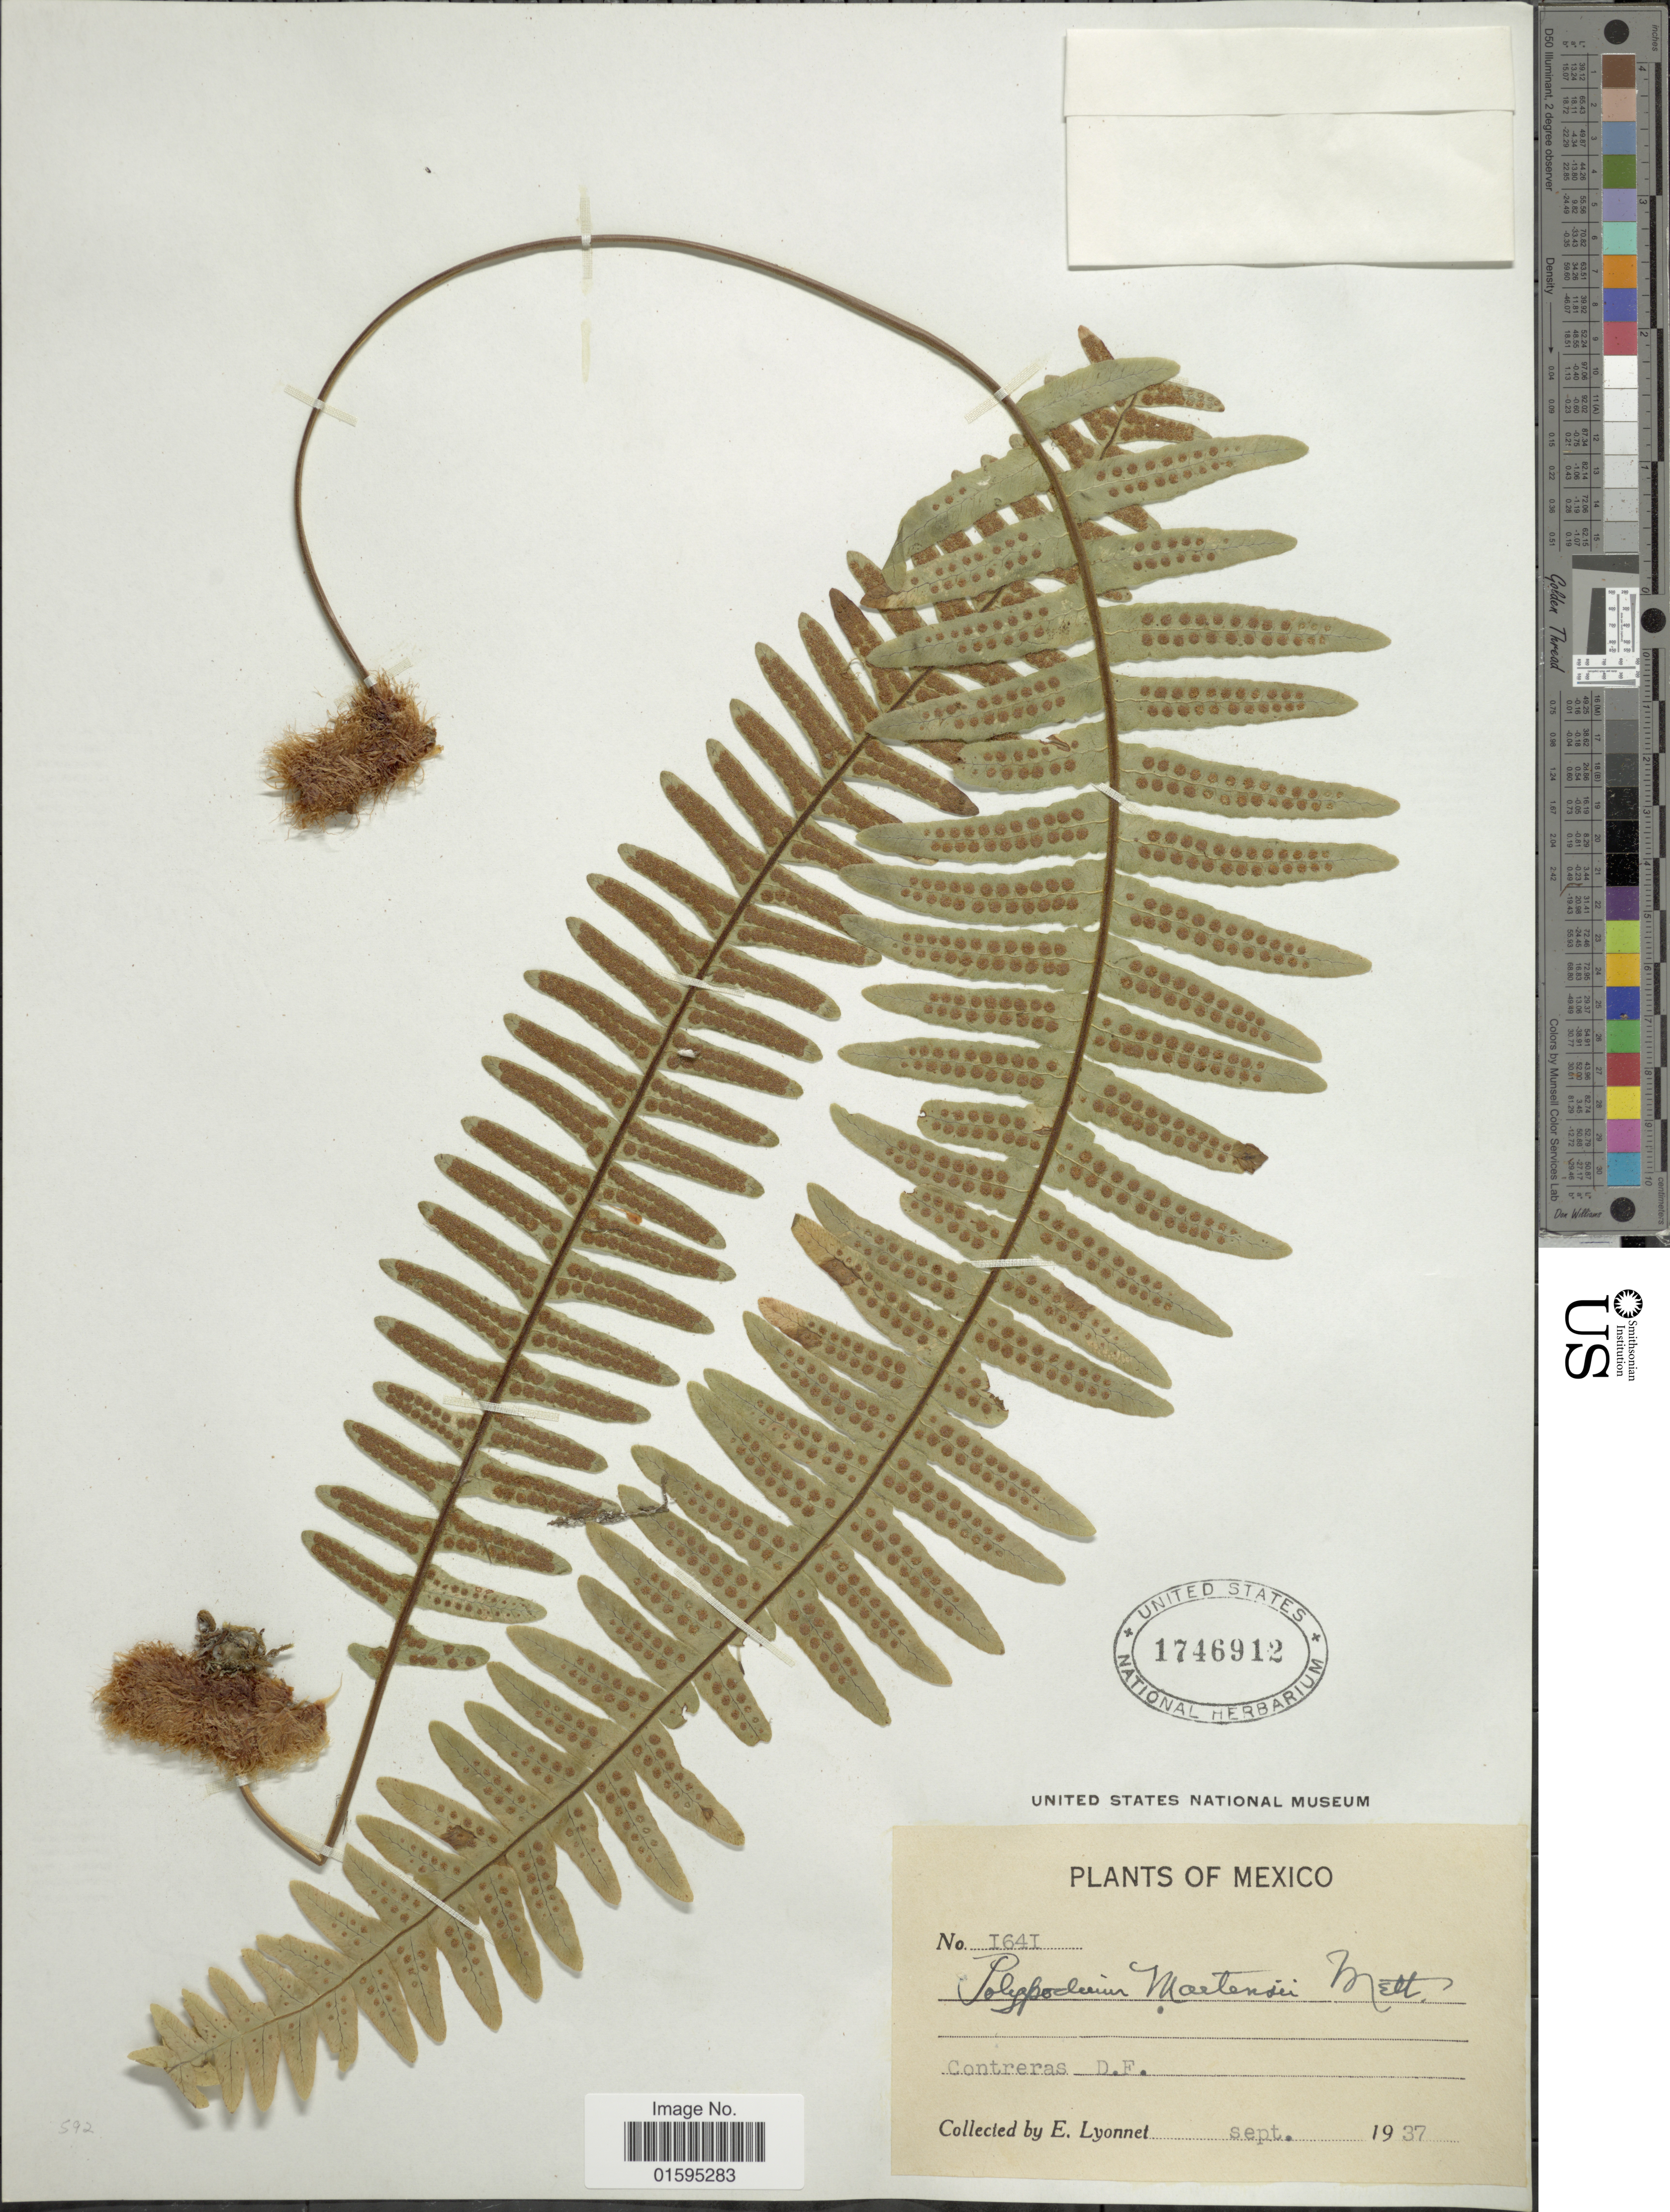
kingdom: Plantae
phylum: Tracheophyta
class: Polypodiopsida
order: Polypodiales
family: Polypodiaceae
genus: Polypodium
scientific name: Polypodium martensii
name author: Mett.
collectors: E. Lyonnet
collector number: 1641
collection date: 1937-09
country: Mexico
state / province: Distrito Federal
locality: Contreras D. F.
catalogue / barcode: US 1746912